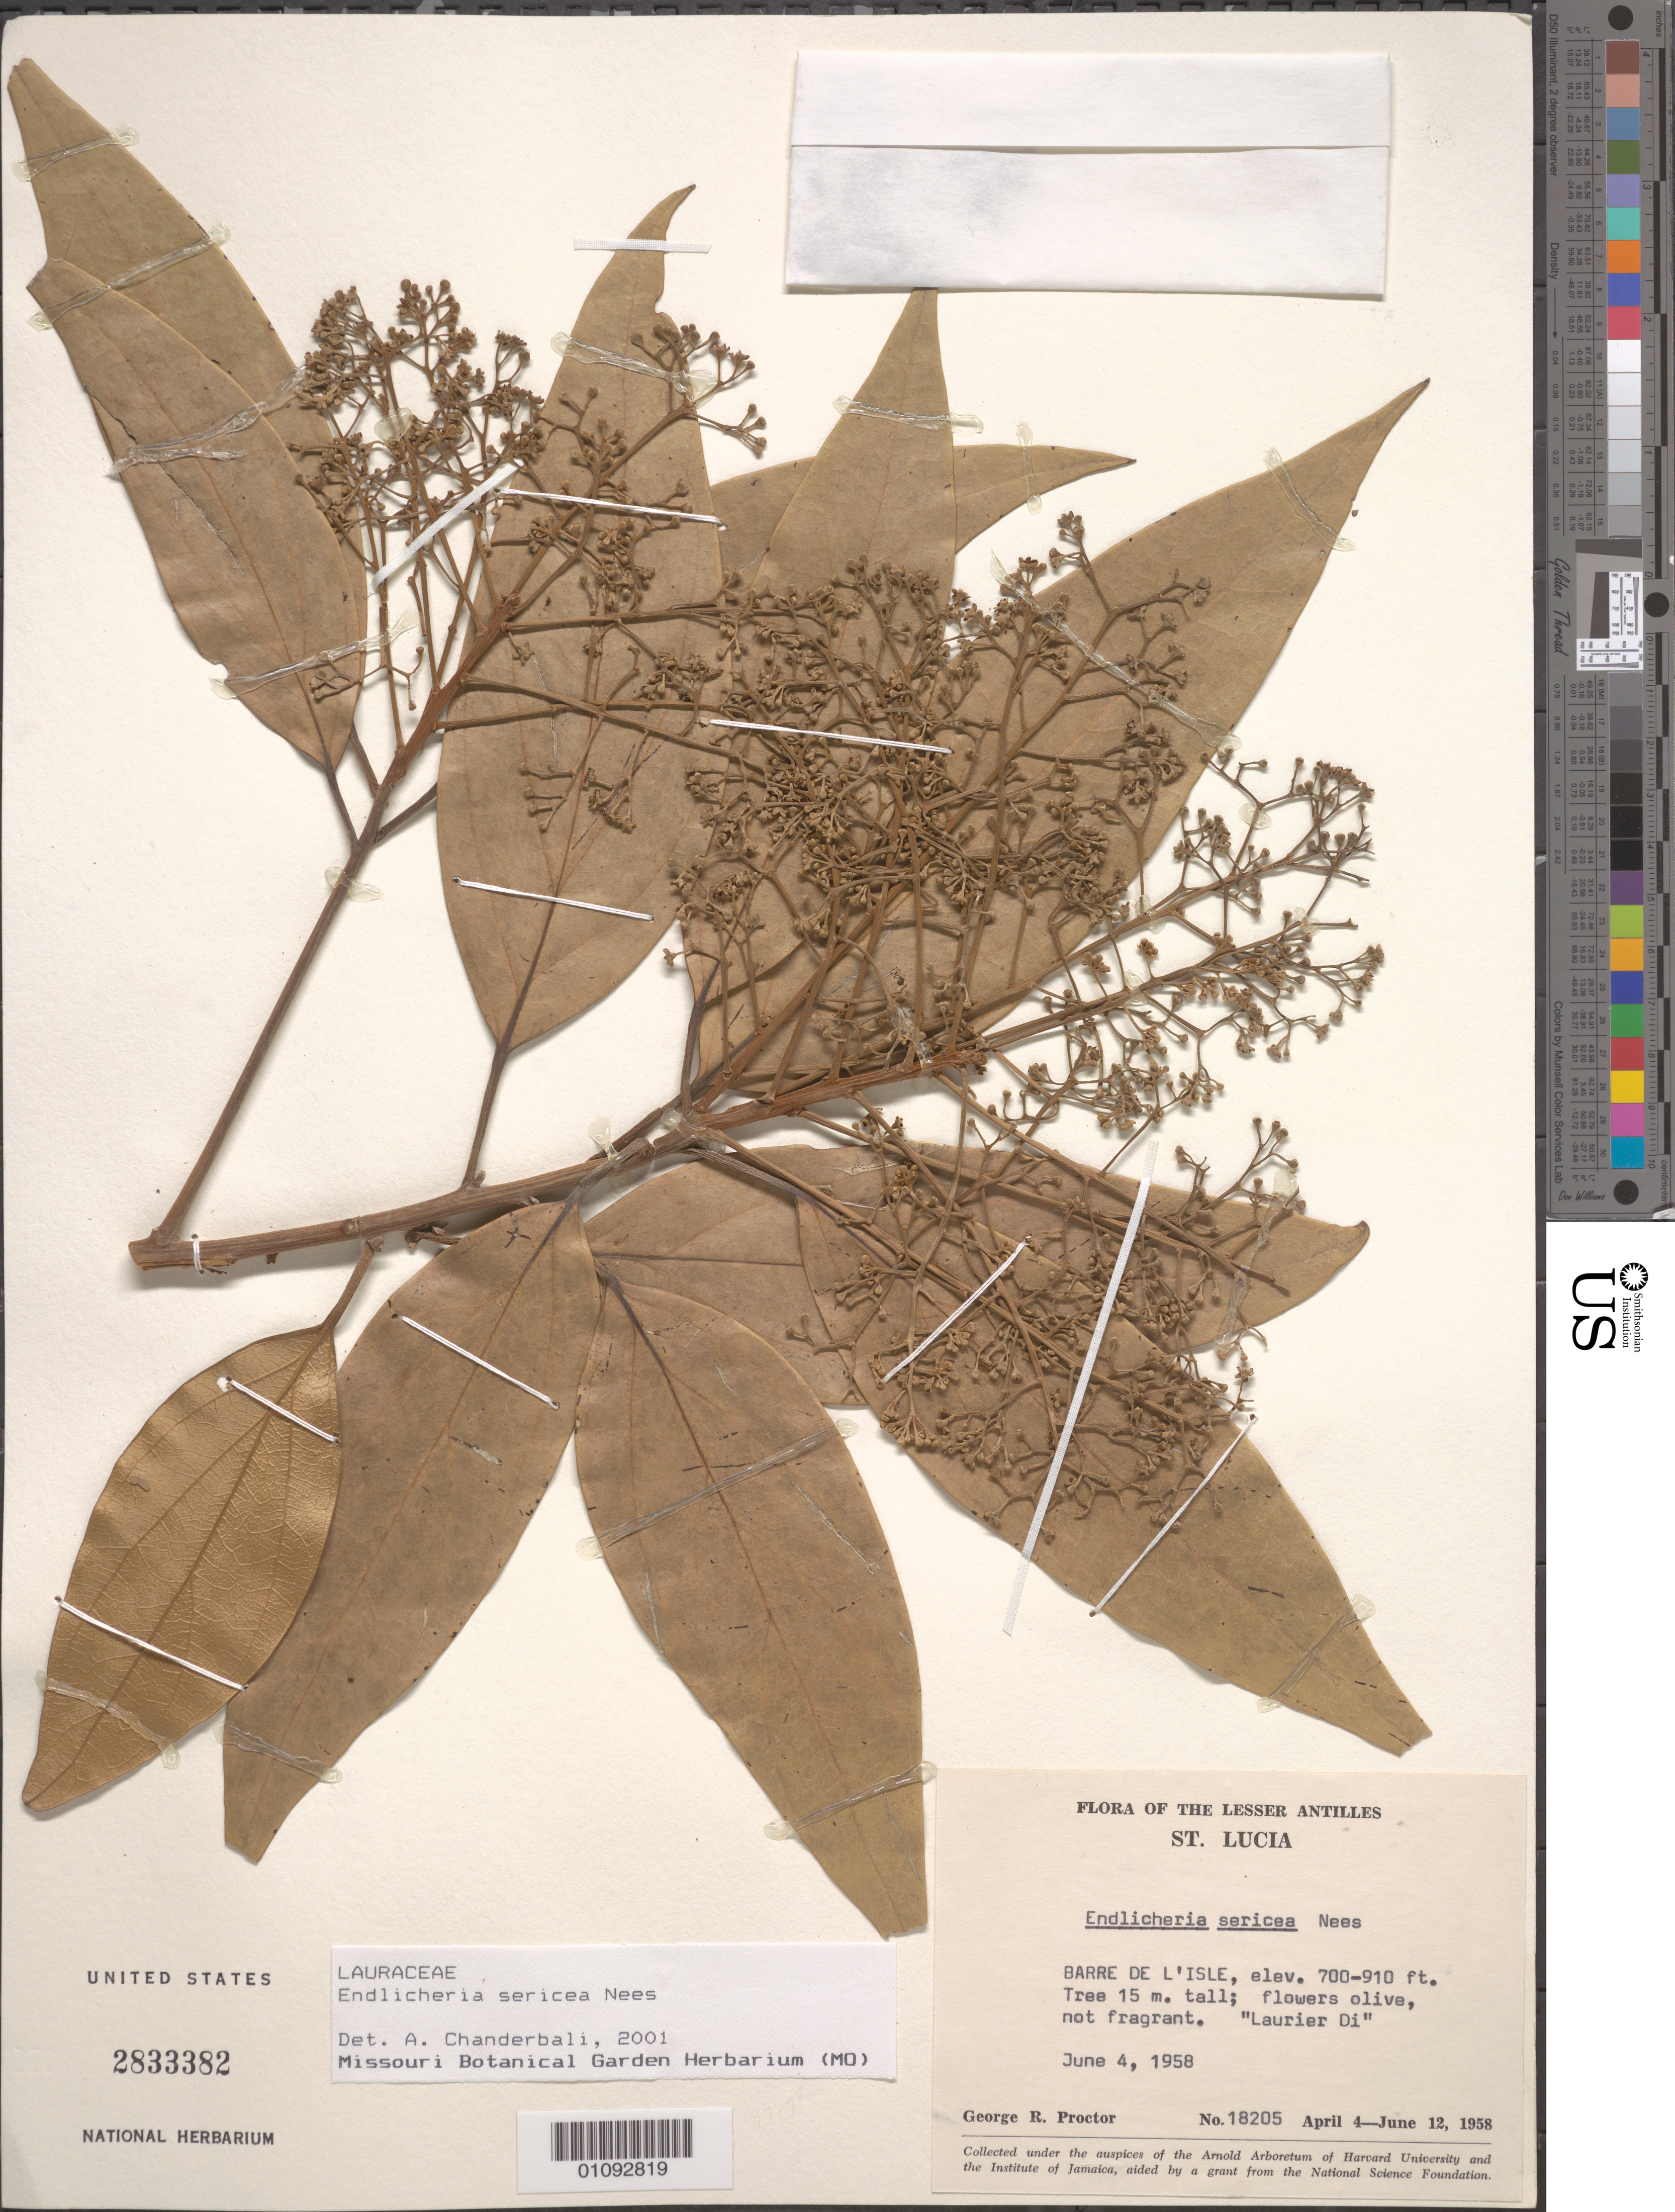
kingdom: Plantae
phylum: Tracheophyta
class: Magnoliopsida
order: Laurales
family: Lauraceae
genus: Endlicheria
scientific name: Endlicheria sericea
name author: Nees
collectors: G. R. Proctor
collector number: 18205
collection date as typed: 04 Jun 1958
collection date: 1958-06-04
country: St. Lucia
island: St. Lucia I.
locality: Barre de L'isle.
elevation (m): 213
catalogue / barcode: US 2833382